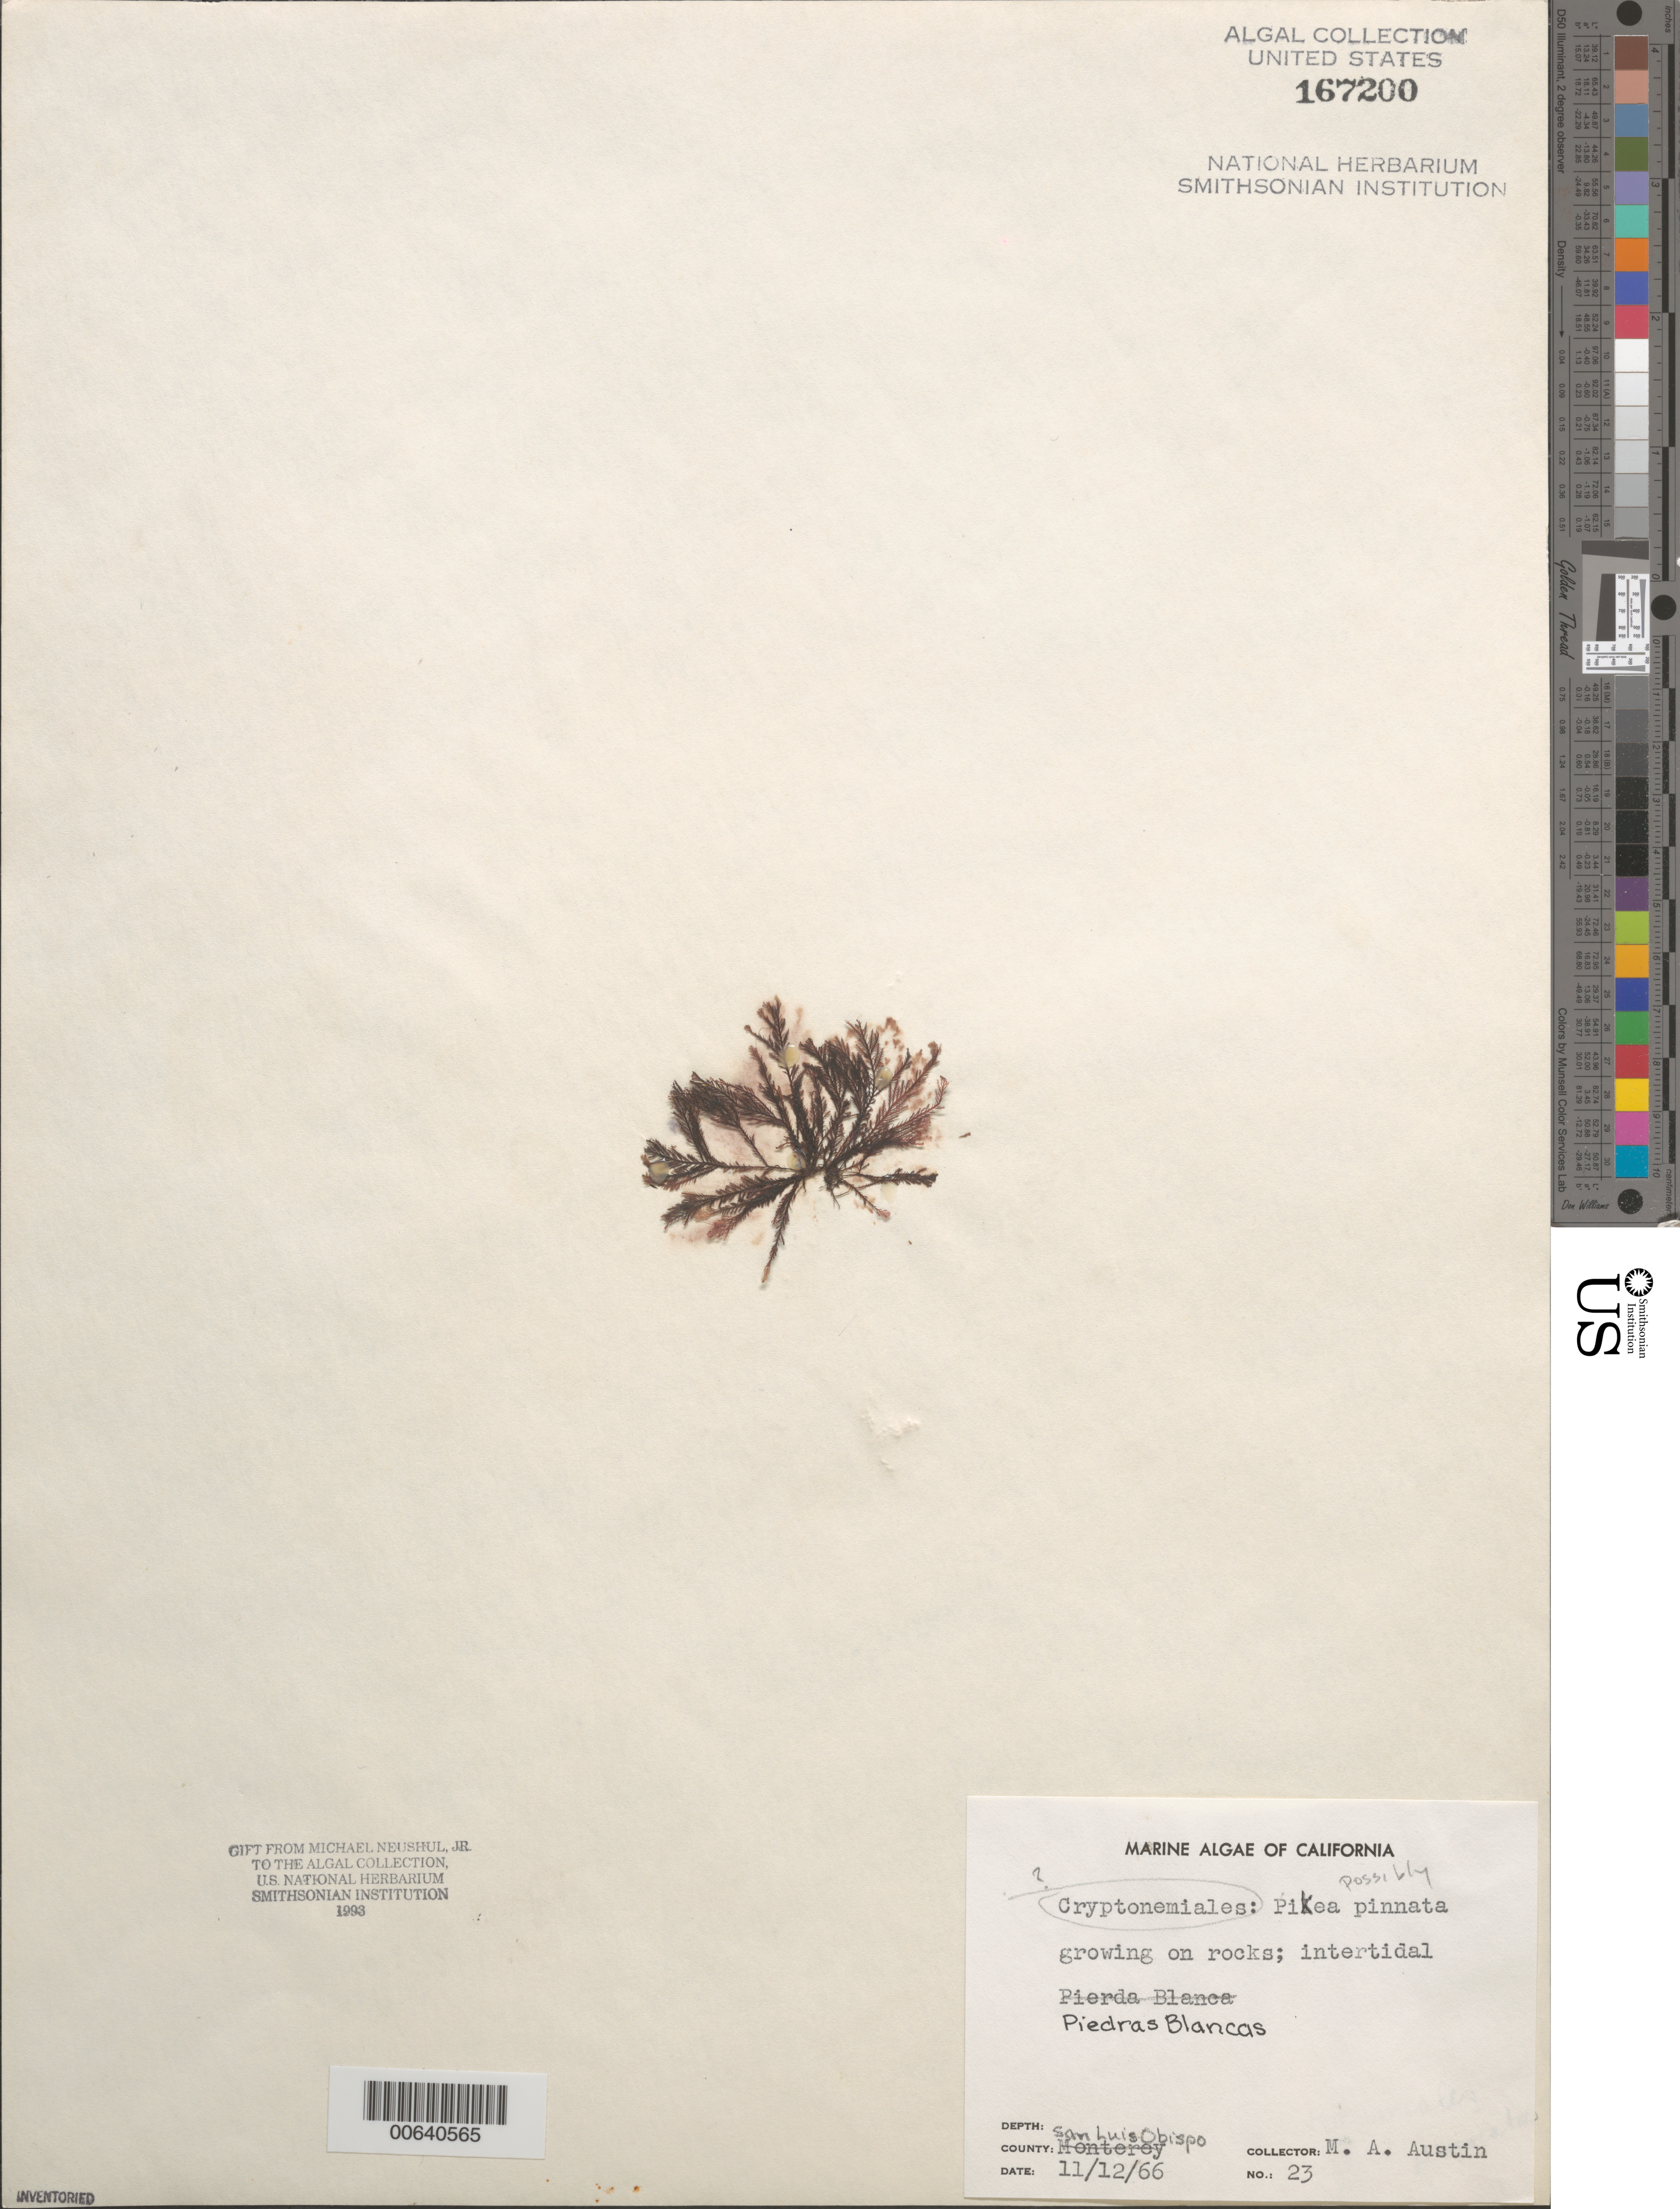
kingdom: Plantae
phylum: Rhodophyta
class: Florideophyceae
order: Gigartinales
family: Dumontiaceae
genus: Pikea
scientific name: Pikea pinnata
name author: Setch. in Collins et al.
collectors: M. Austin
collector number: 23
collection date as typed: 12 Nov 1966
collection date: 1966-11-12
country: United States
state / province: California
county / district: San Luis Obispo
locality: Piedras Blancas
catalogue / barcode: US 167200